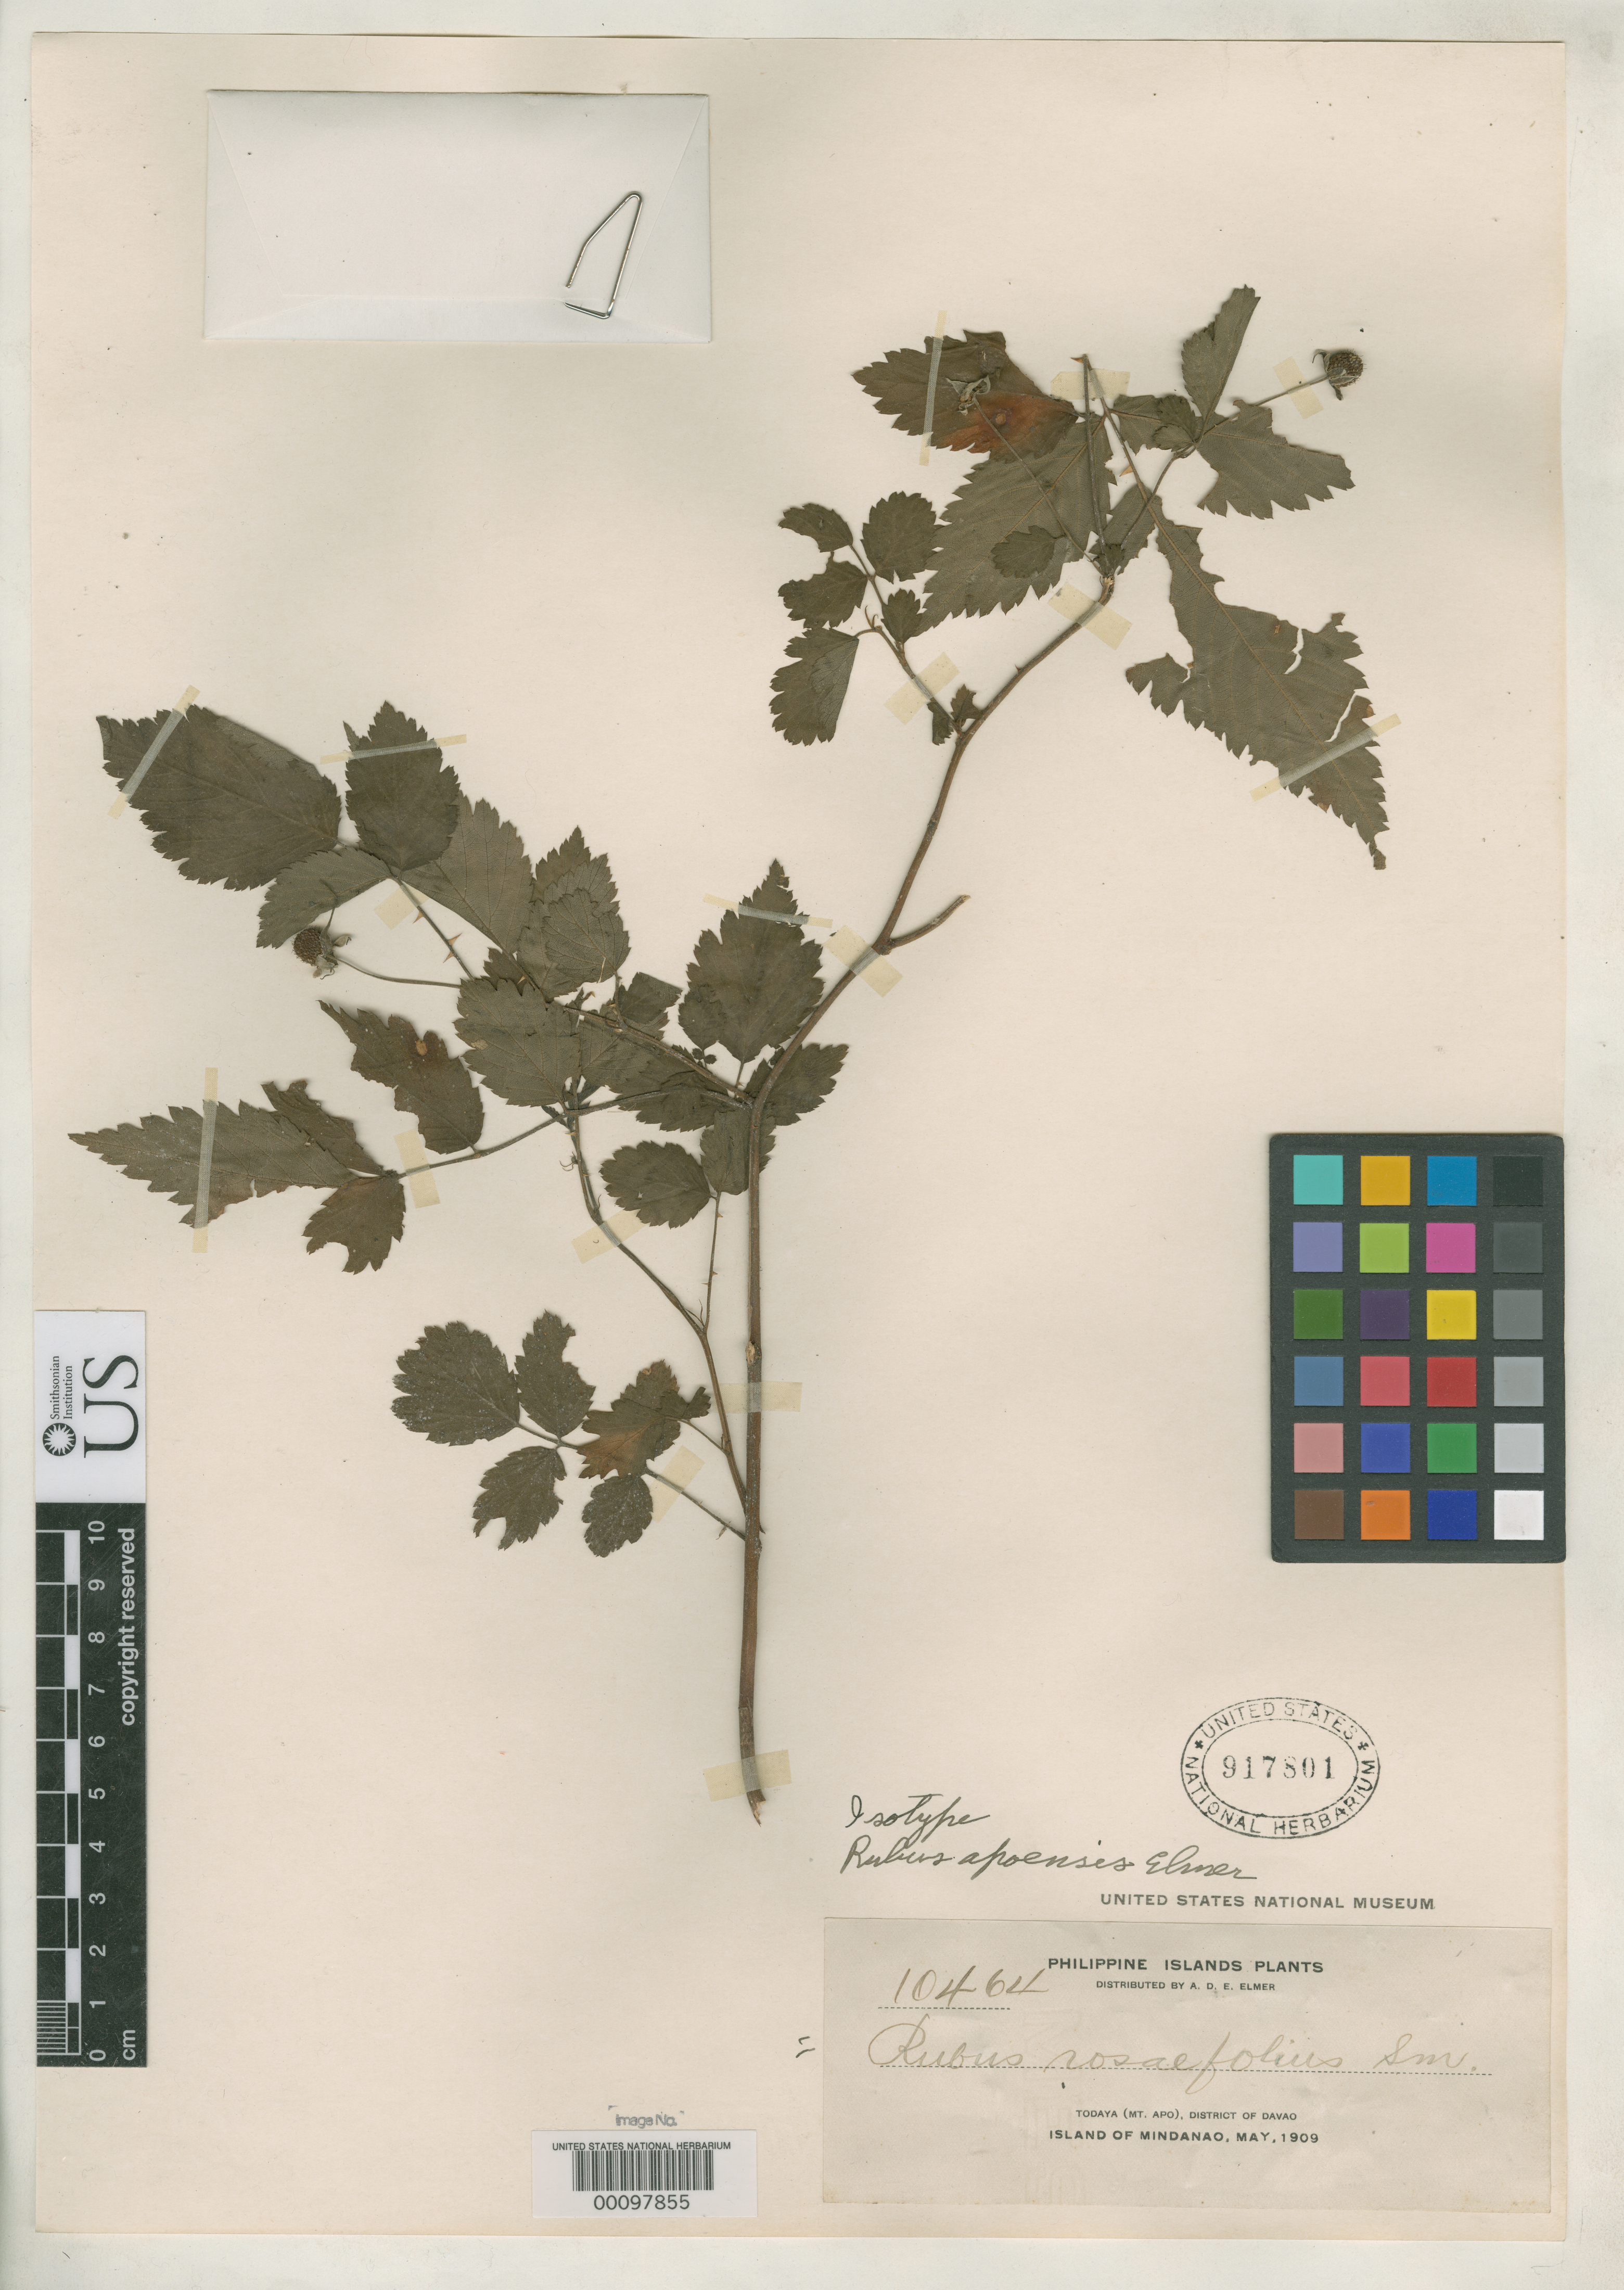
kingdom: Plantae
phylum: Tracheophyta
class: Magnoliopsida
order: Rosales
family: Rosaceae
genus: Rubus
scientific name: Rubus apoensis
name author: Elmer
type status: Isotype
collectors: A. D. E. Elmer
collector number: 10464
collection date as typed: May 1909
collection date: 1909-05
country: Philippines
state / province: Davao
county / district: Davao del Sur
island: Mindanao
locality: Todaya, Mt. Apo.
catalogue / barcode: US 917801